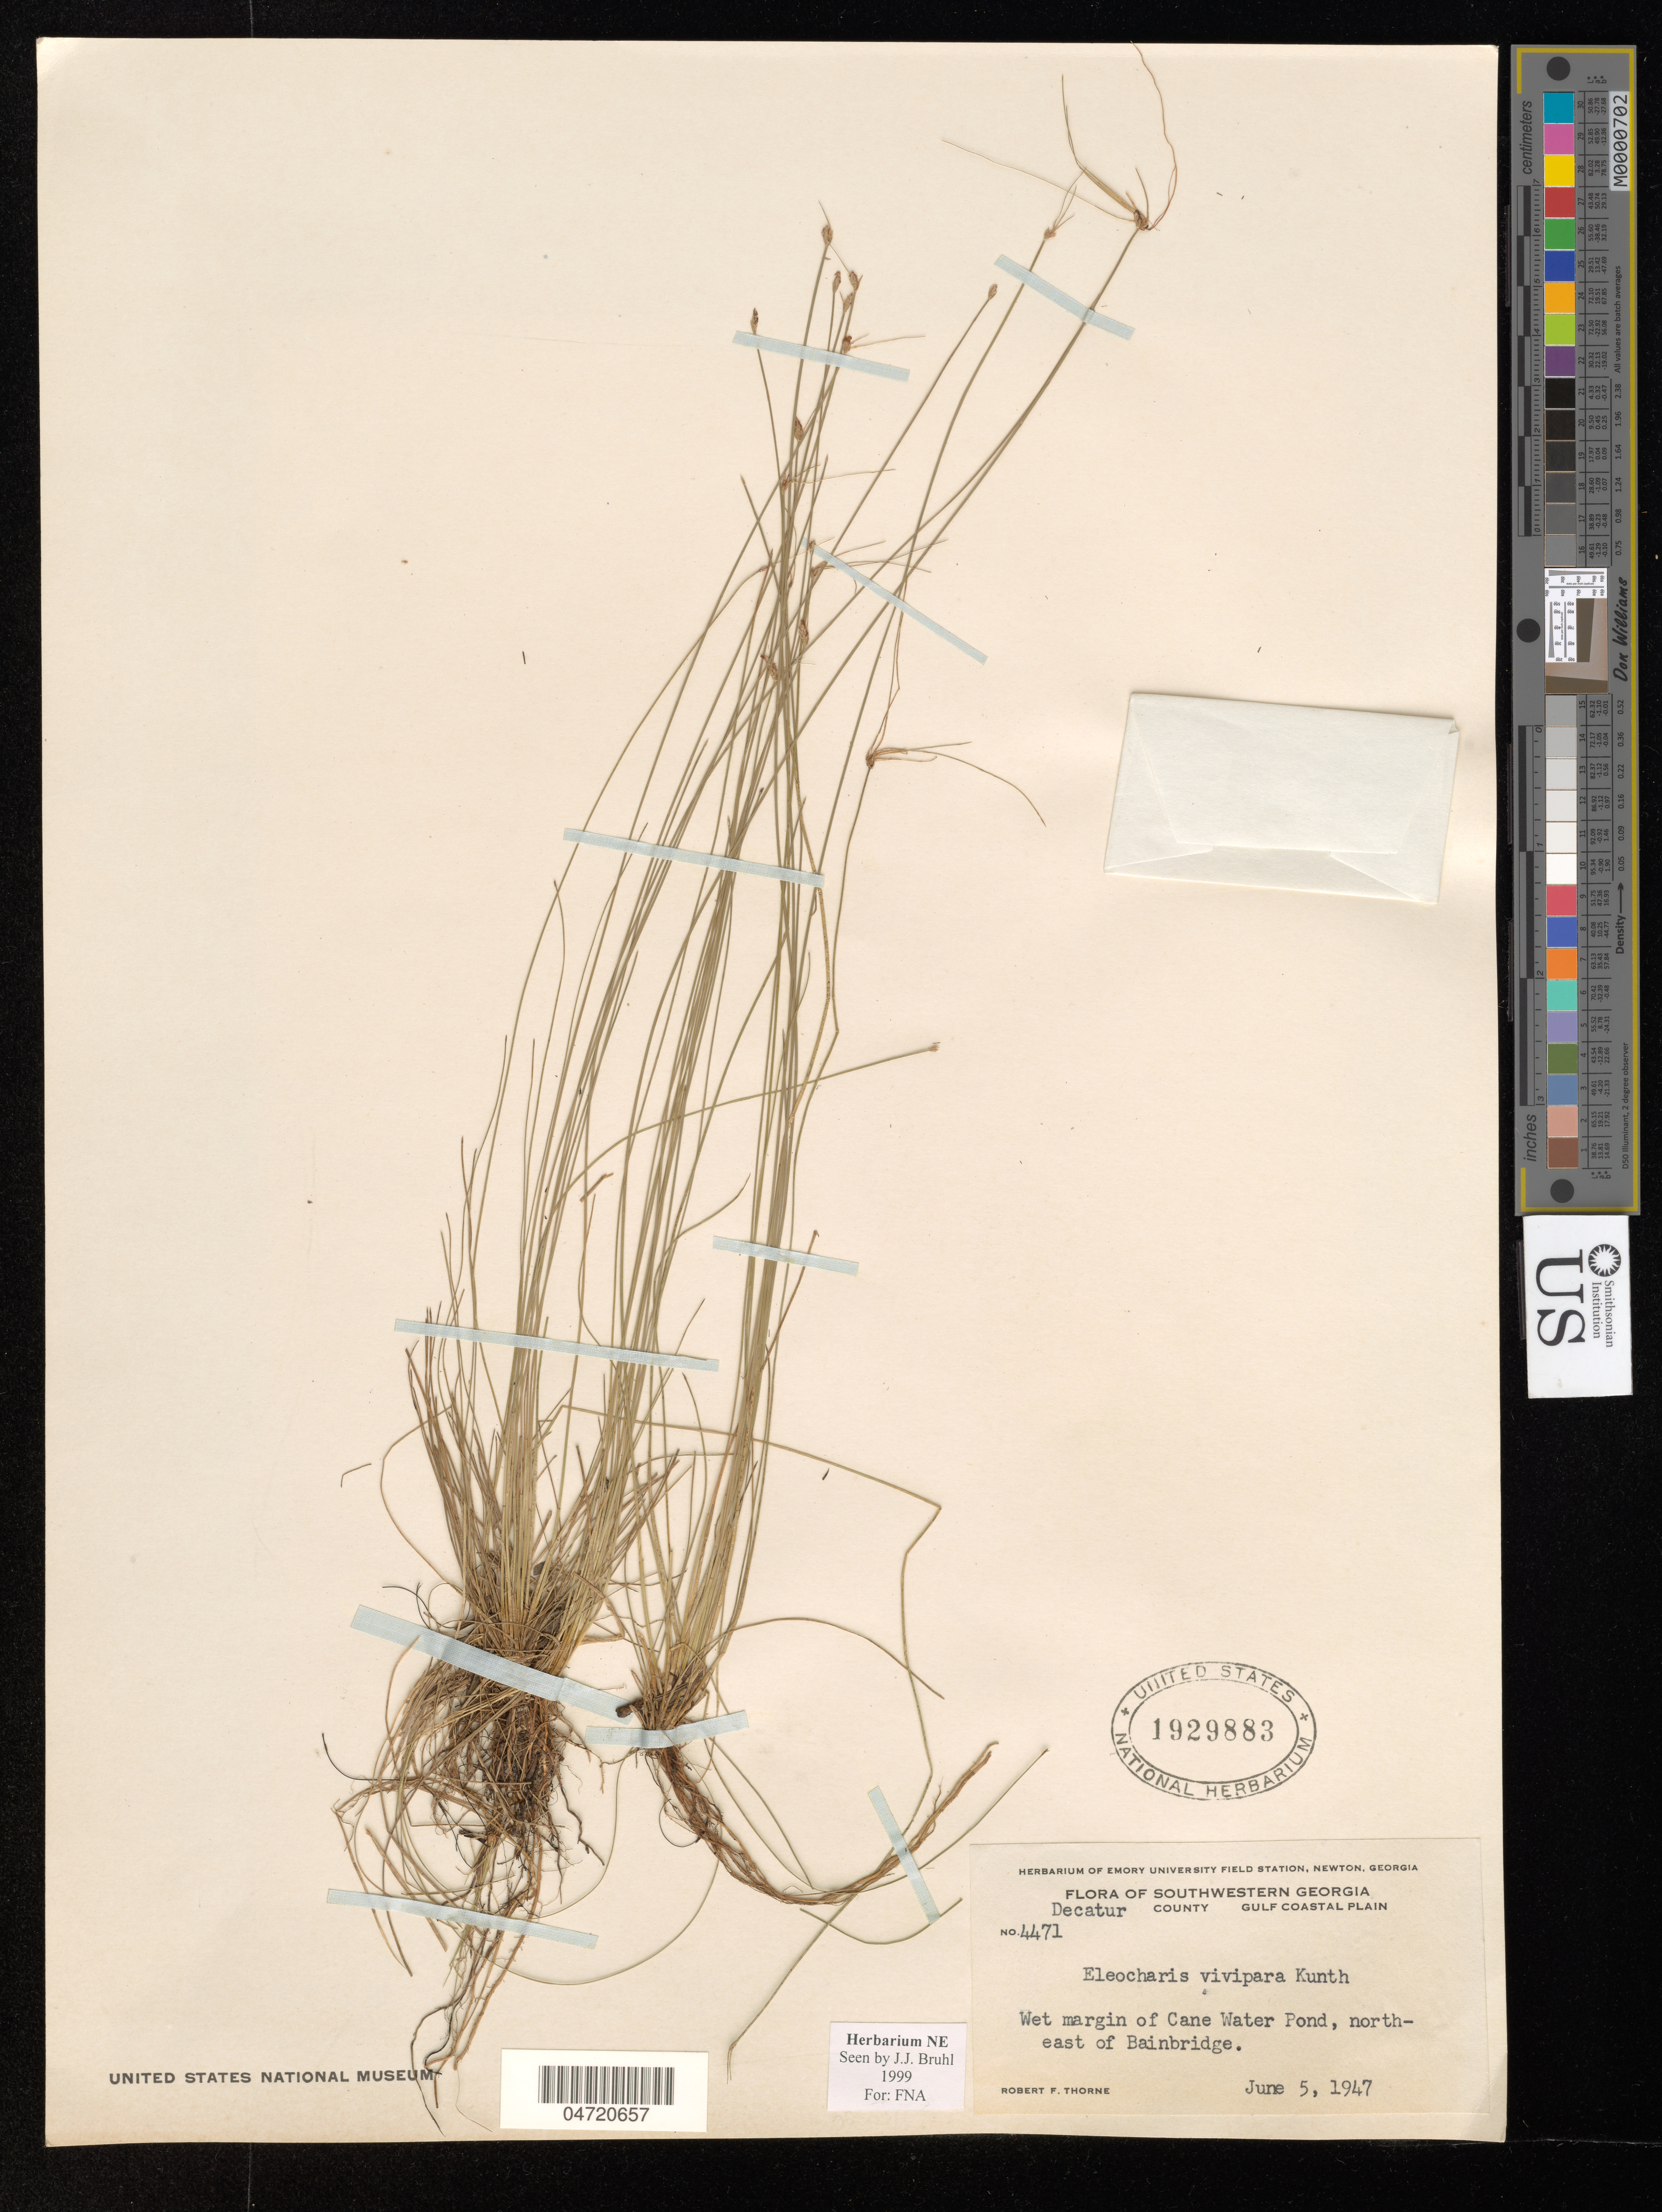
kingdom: Plantae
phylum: Tracheophyta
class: Liliopsida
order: Poales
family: Cyperaceae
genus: Eleocharis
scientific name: Eleocharis vivipara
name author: Link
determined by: Bruhl, J. J., (NE), University of New England (AUSTRALIA)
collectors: R. F. Thorne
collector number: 4471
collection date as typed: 05 Jun 1947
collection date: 1947-06-05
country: United States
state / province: Georgia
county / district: Decatur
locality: Cane Water Pond, NE of Bainbridge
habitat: Wet margins of pond,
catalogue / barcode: US 1929883